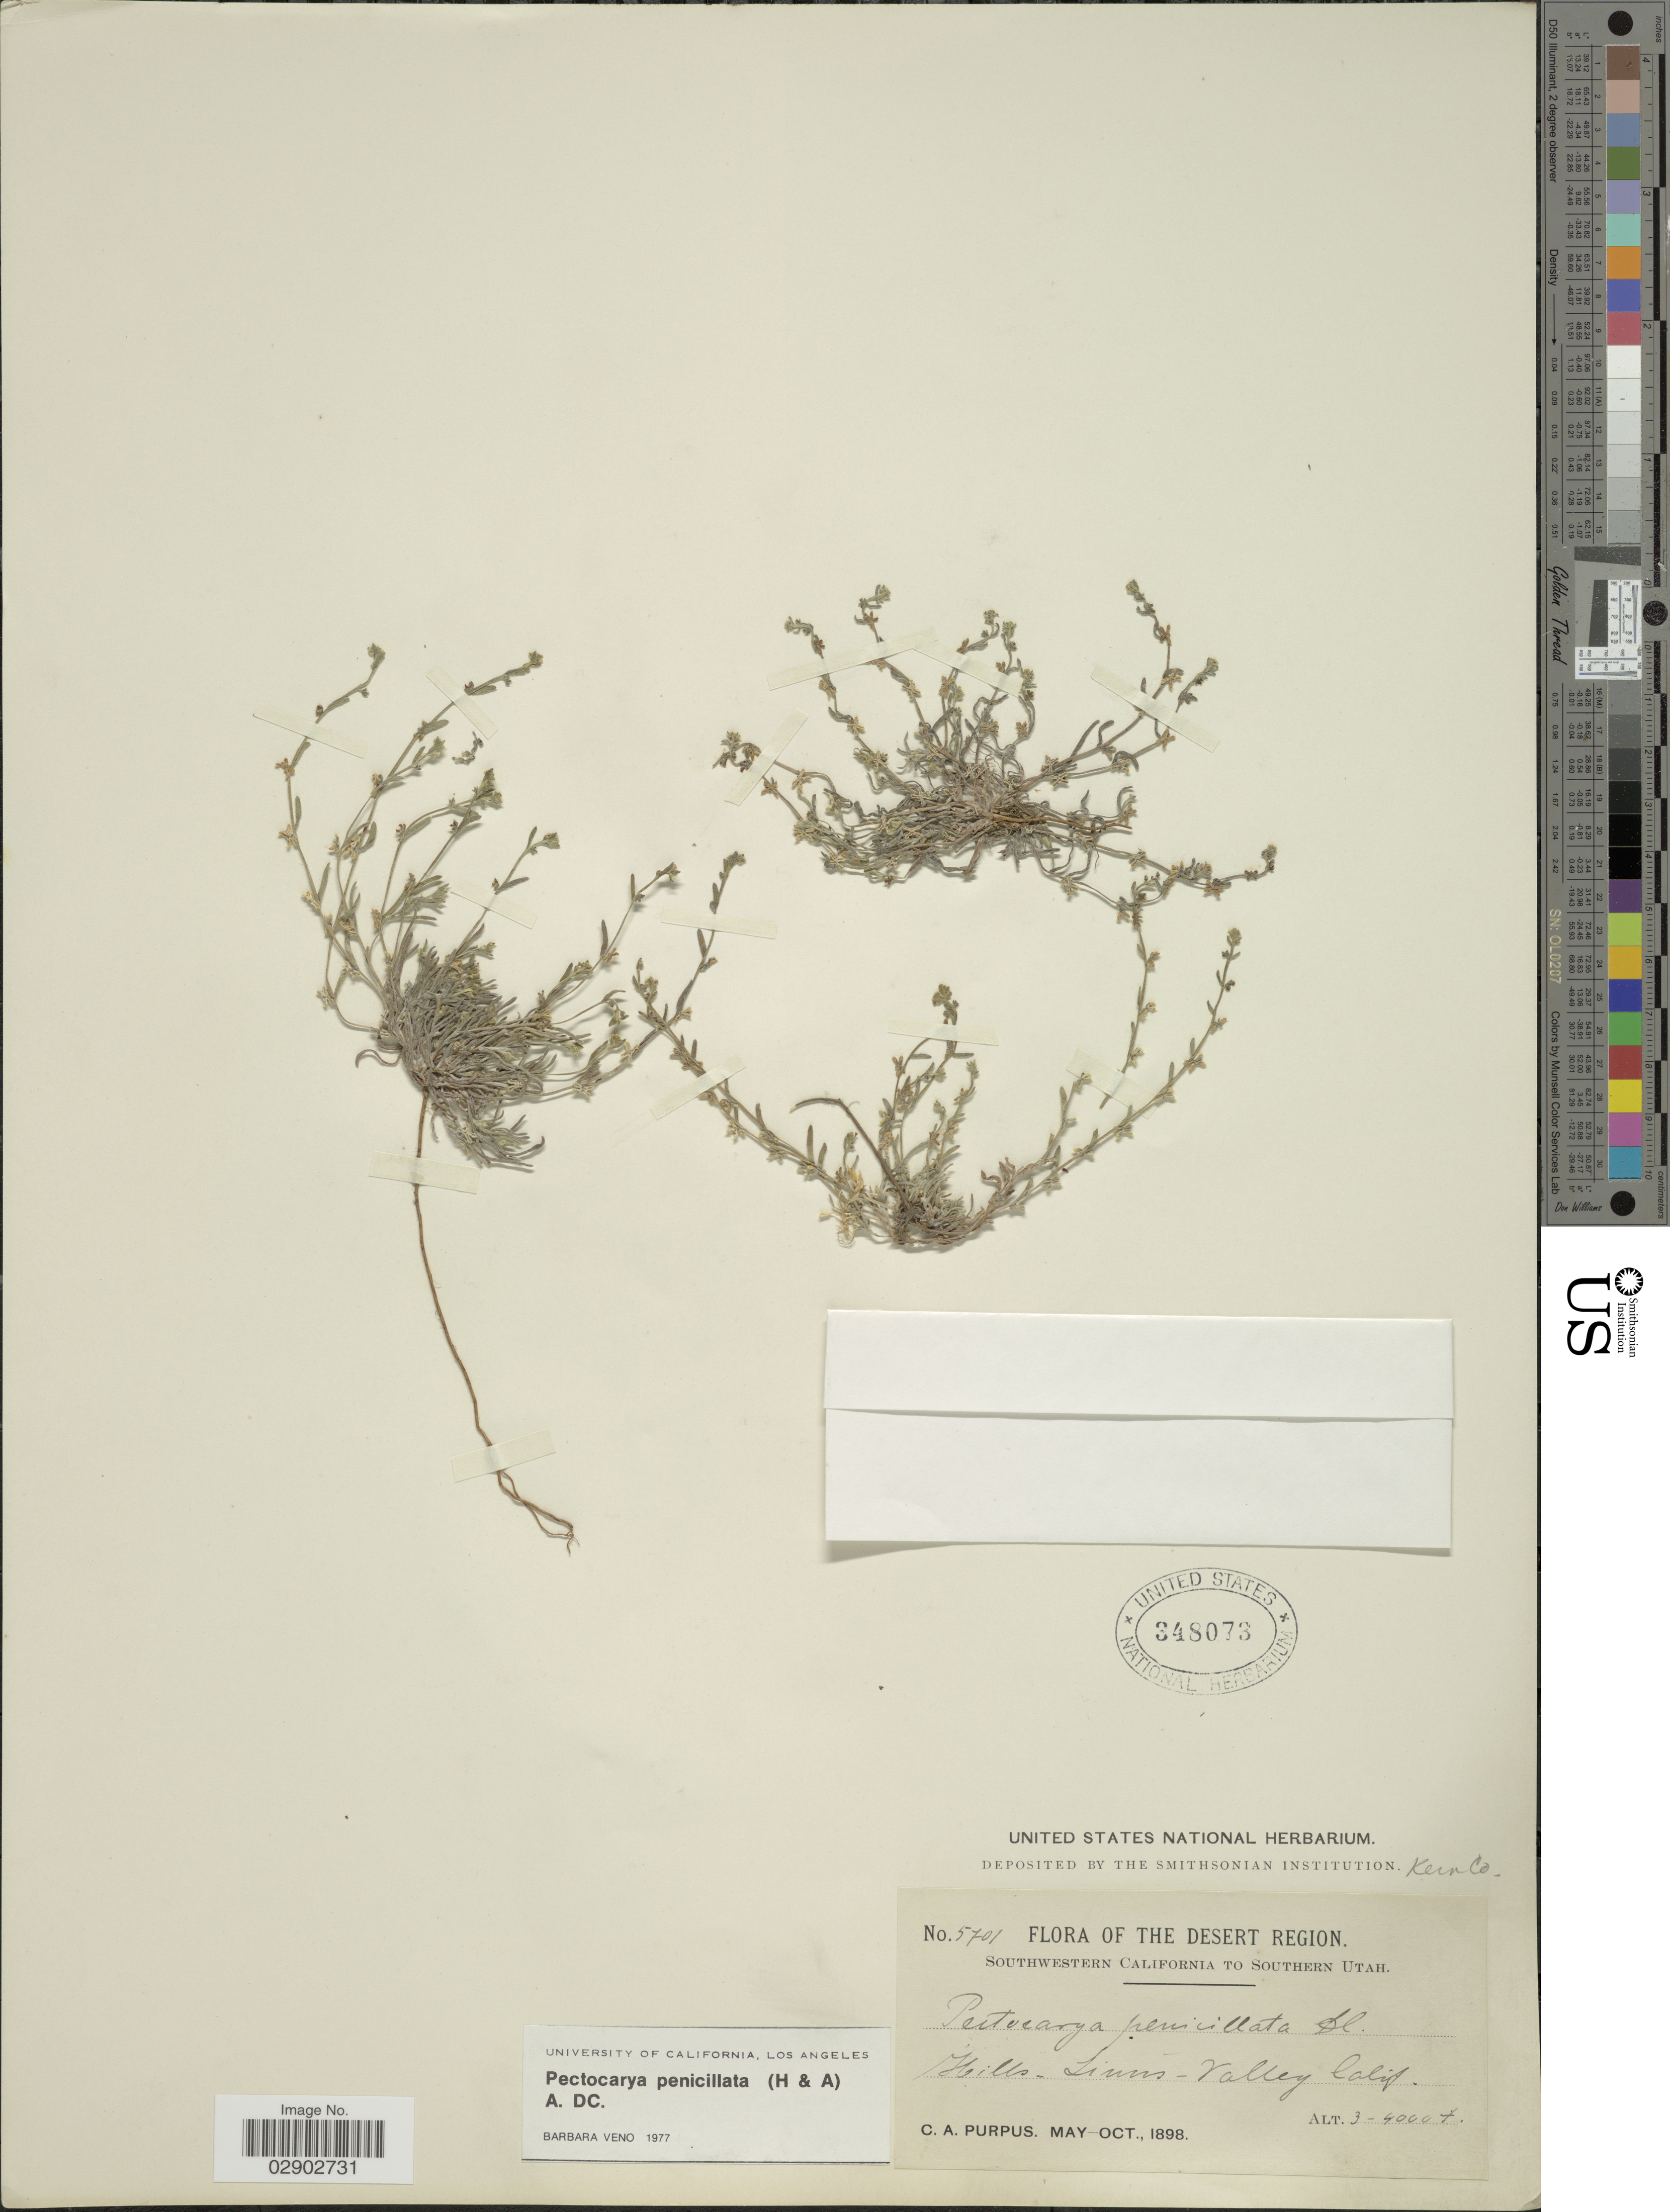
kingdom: Plantae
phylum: Tracheophyta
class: Magnoliopsida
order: Boraginales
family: Boraginaceae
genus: Pectocarya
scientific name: Pectocarya penicillata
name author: Hook. & Arn.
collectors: C. A. Purpus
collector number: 5701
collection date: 1898-05/1898-10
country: United States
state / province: California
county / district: Kern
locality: The Desert Region, Southwestern California, Hills - Linns - Valley. Kern Co.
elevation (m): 914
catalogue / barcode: US 348073